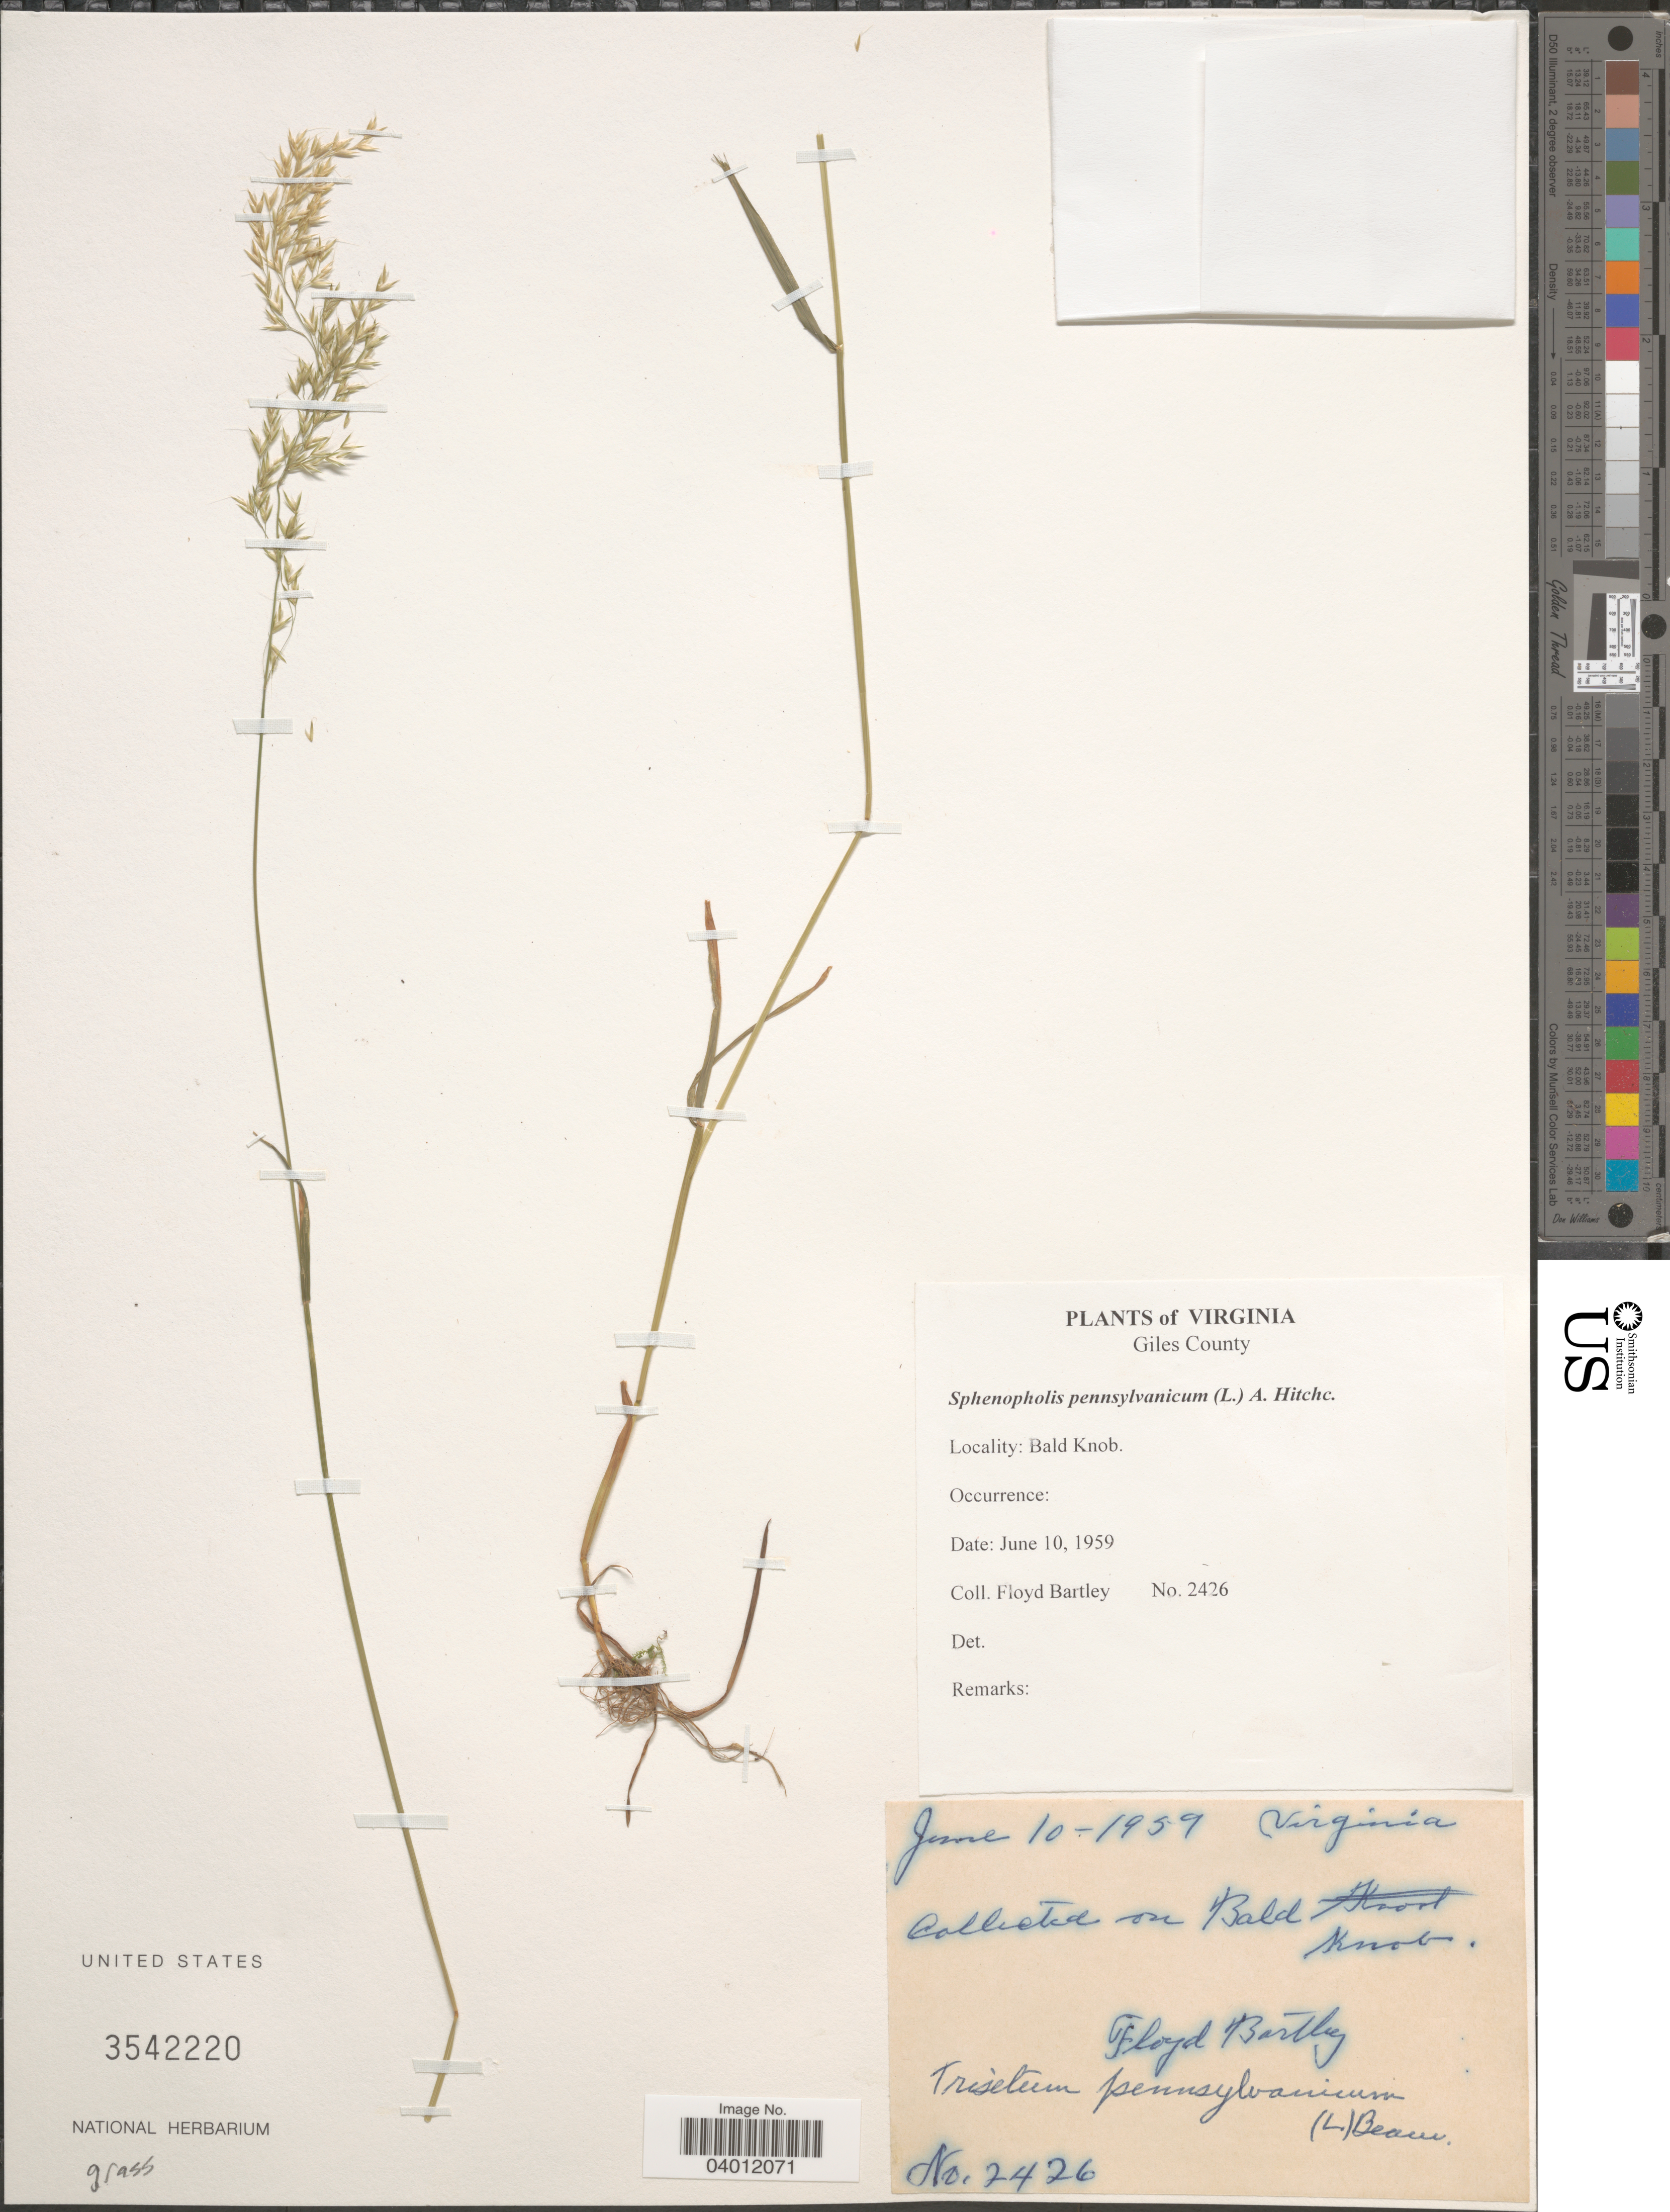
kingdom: Plantae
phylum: Tracheophyta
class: Liliopsida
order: Poales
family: Poaceae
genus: Sphenopholis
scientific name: Sphenopholis pensylvanica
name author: (L.) Hitchc.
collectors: F. Bartley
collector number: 2426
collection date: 1959-06-10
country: United States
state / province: Virginia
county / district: Giles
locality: Bald Knob.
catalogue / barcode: US 3542220